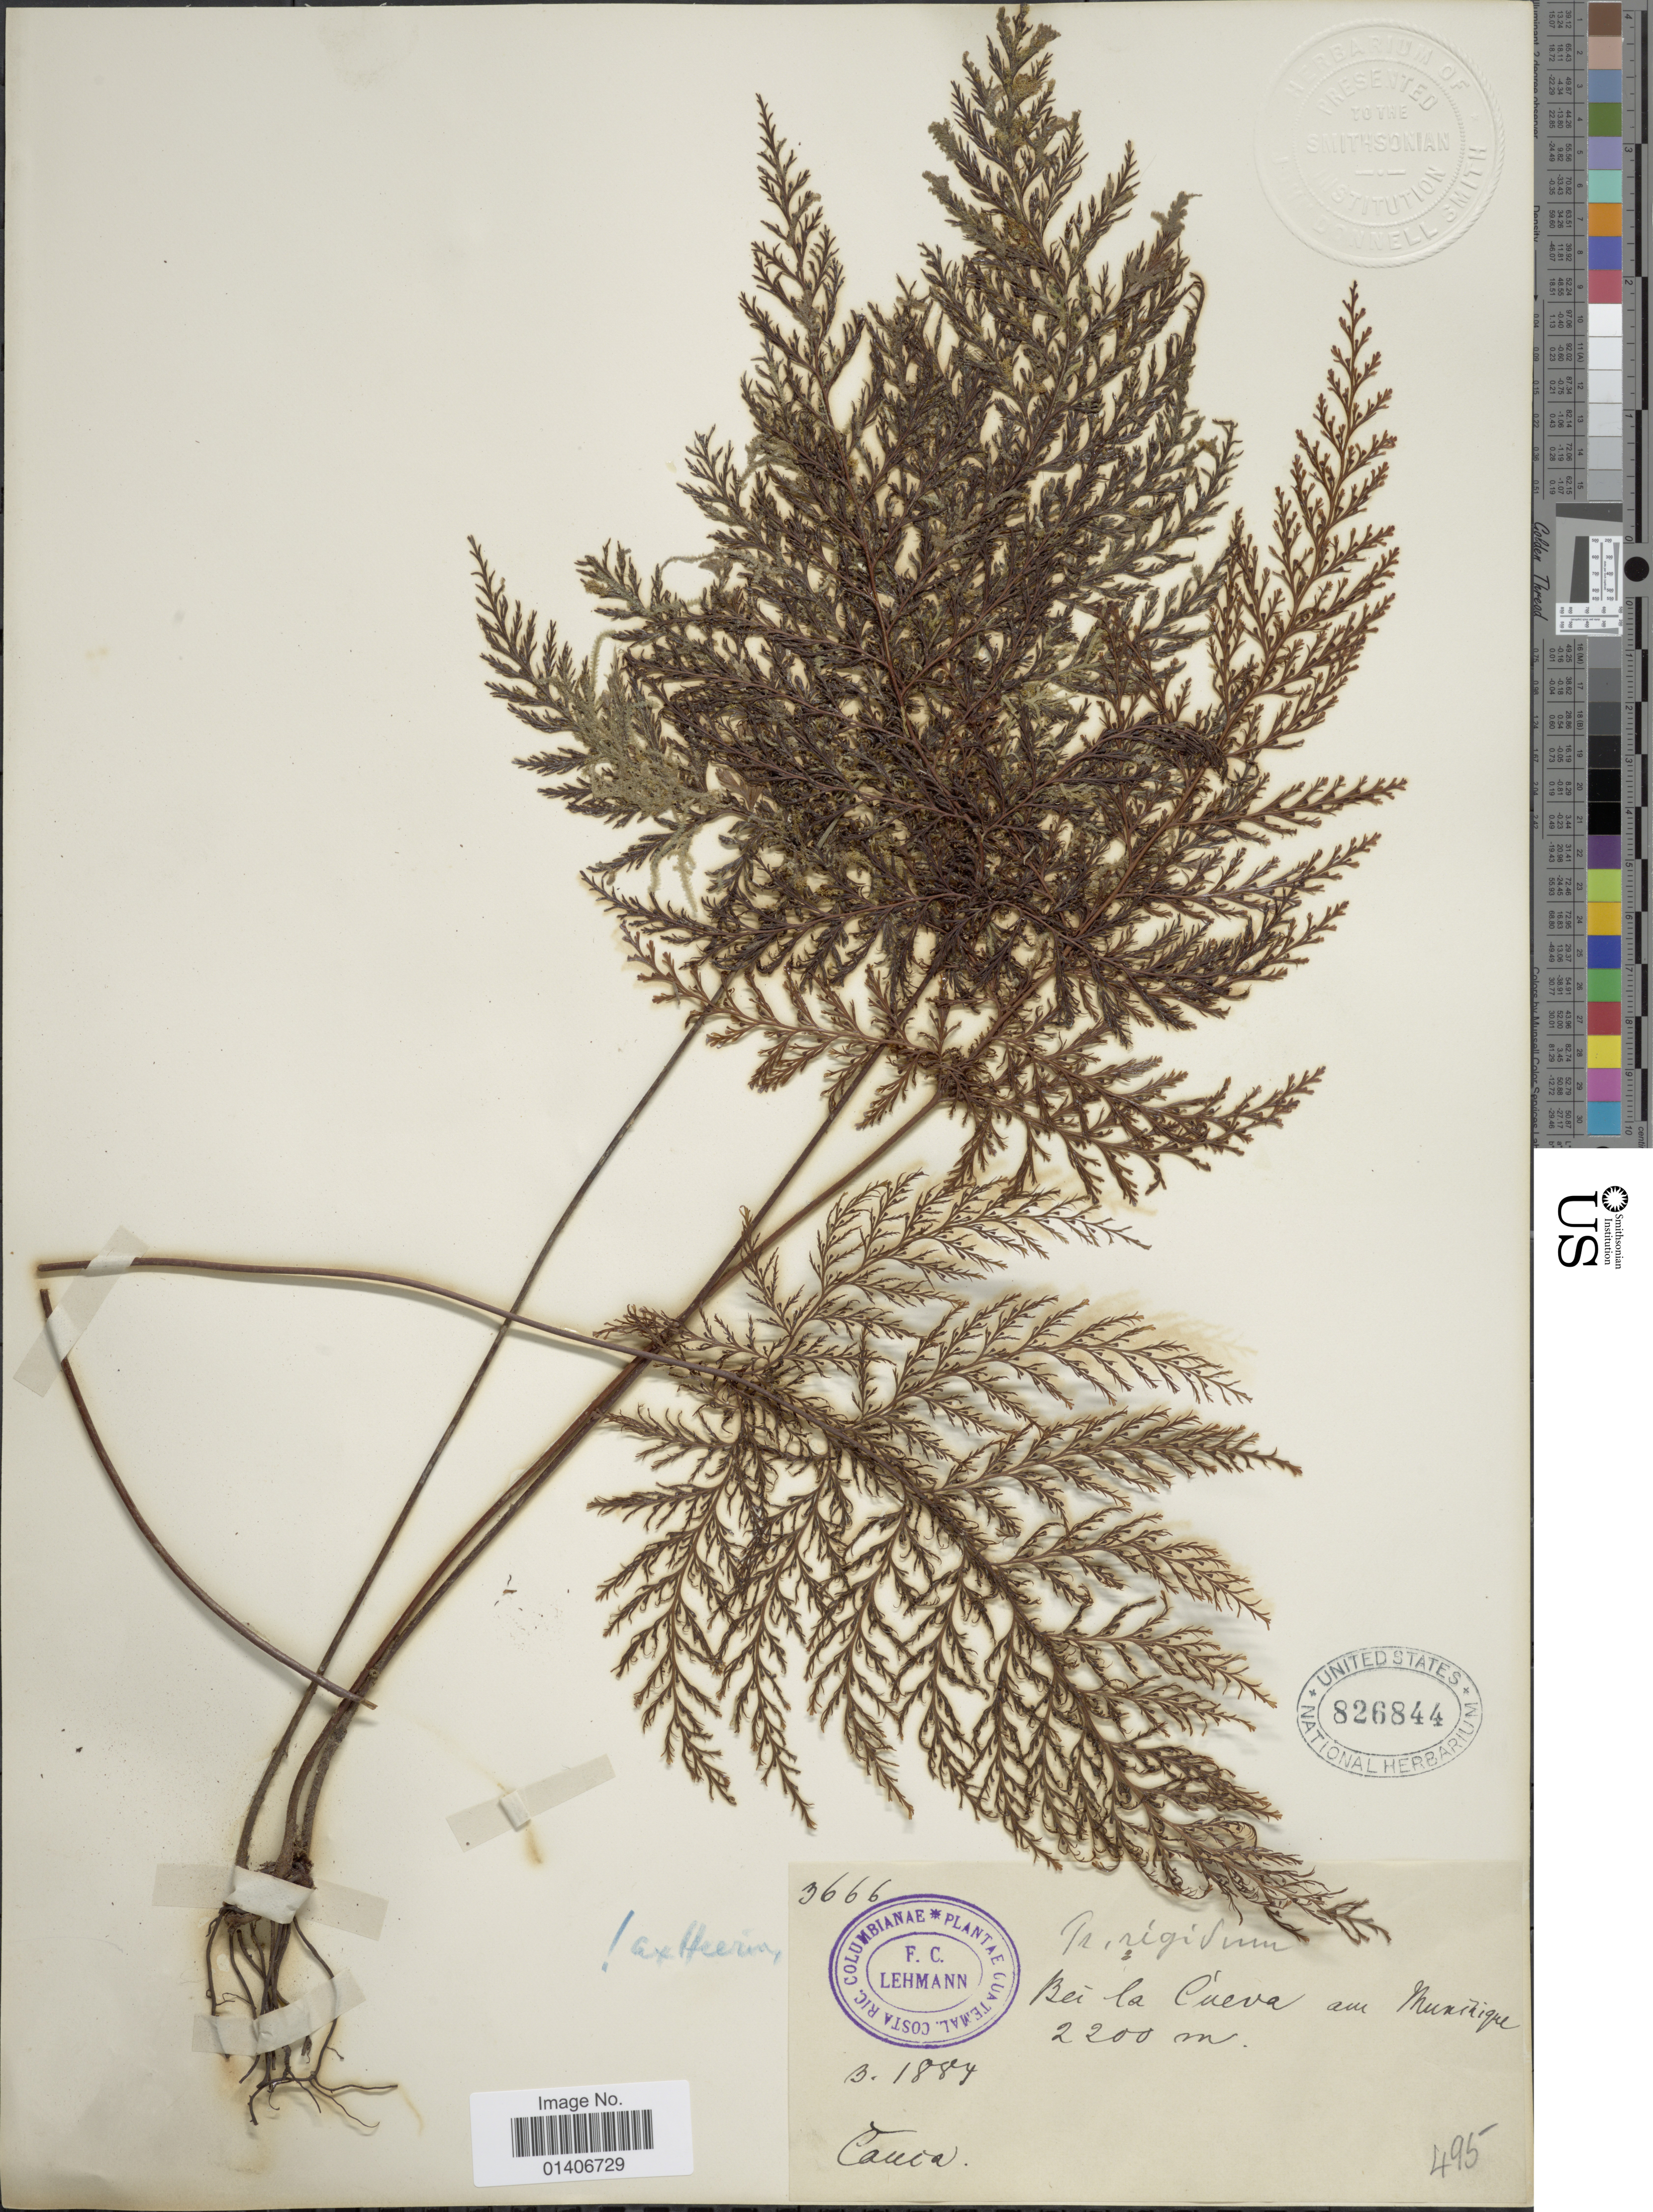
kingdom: Plantae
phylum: Tracheophyta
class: Polypodiopsida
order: Hymenophyllales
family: Hymenophyllaceae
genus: Abrodictyum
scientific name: Abrodictyum rigidum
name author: (Sw.) Ebihara & Dubuisson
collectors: F. C. Lehmann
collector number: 3666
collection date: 1884-03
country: Colombia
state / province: Cauca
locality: Bei la Cueva am Manrique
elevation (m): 2200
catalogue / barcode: US 826844